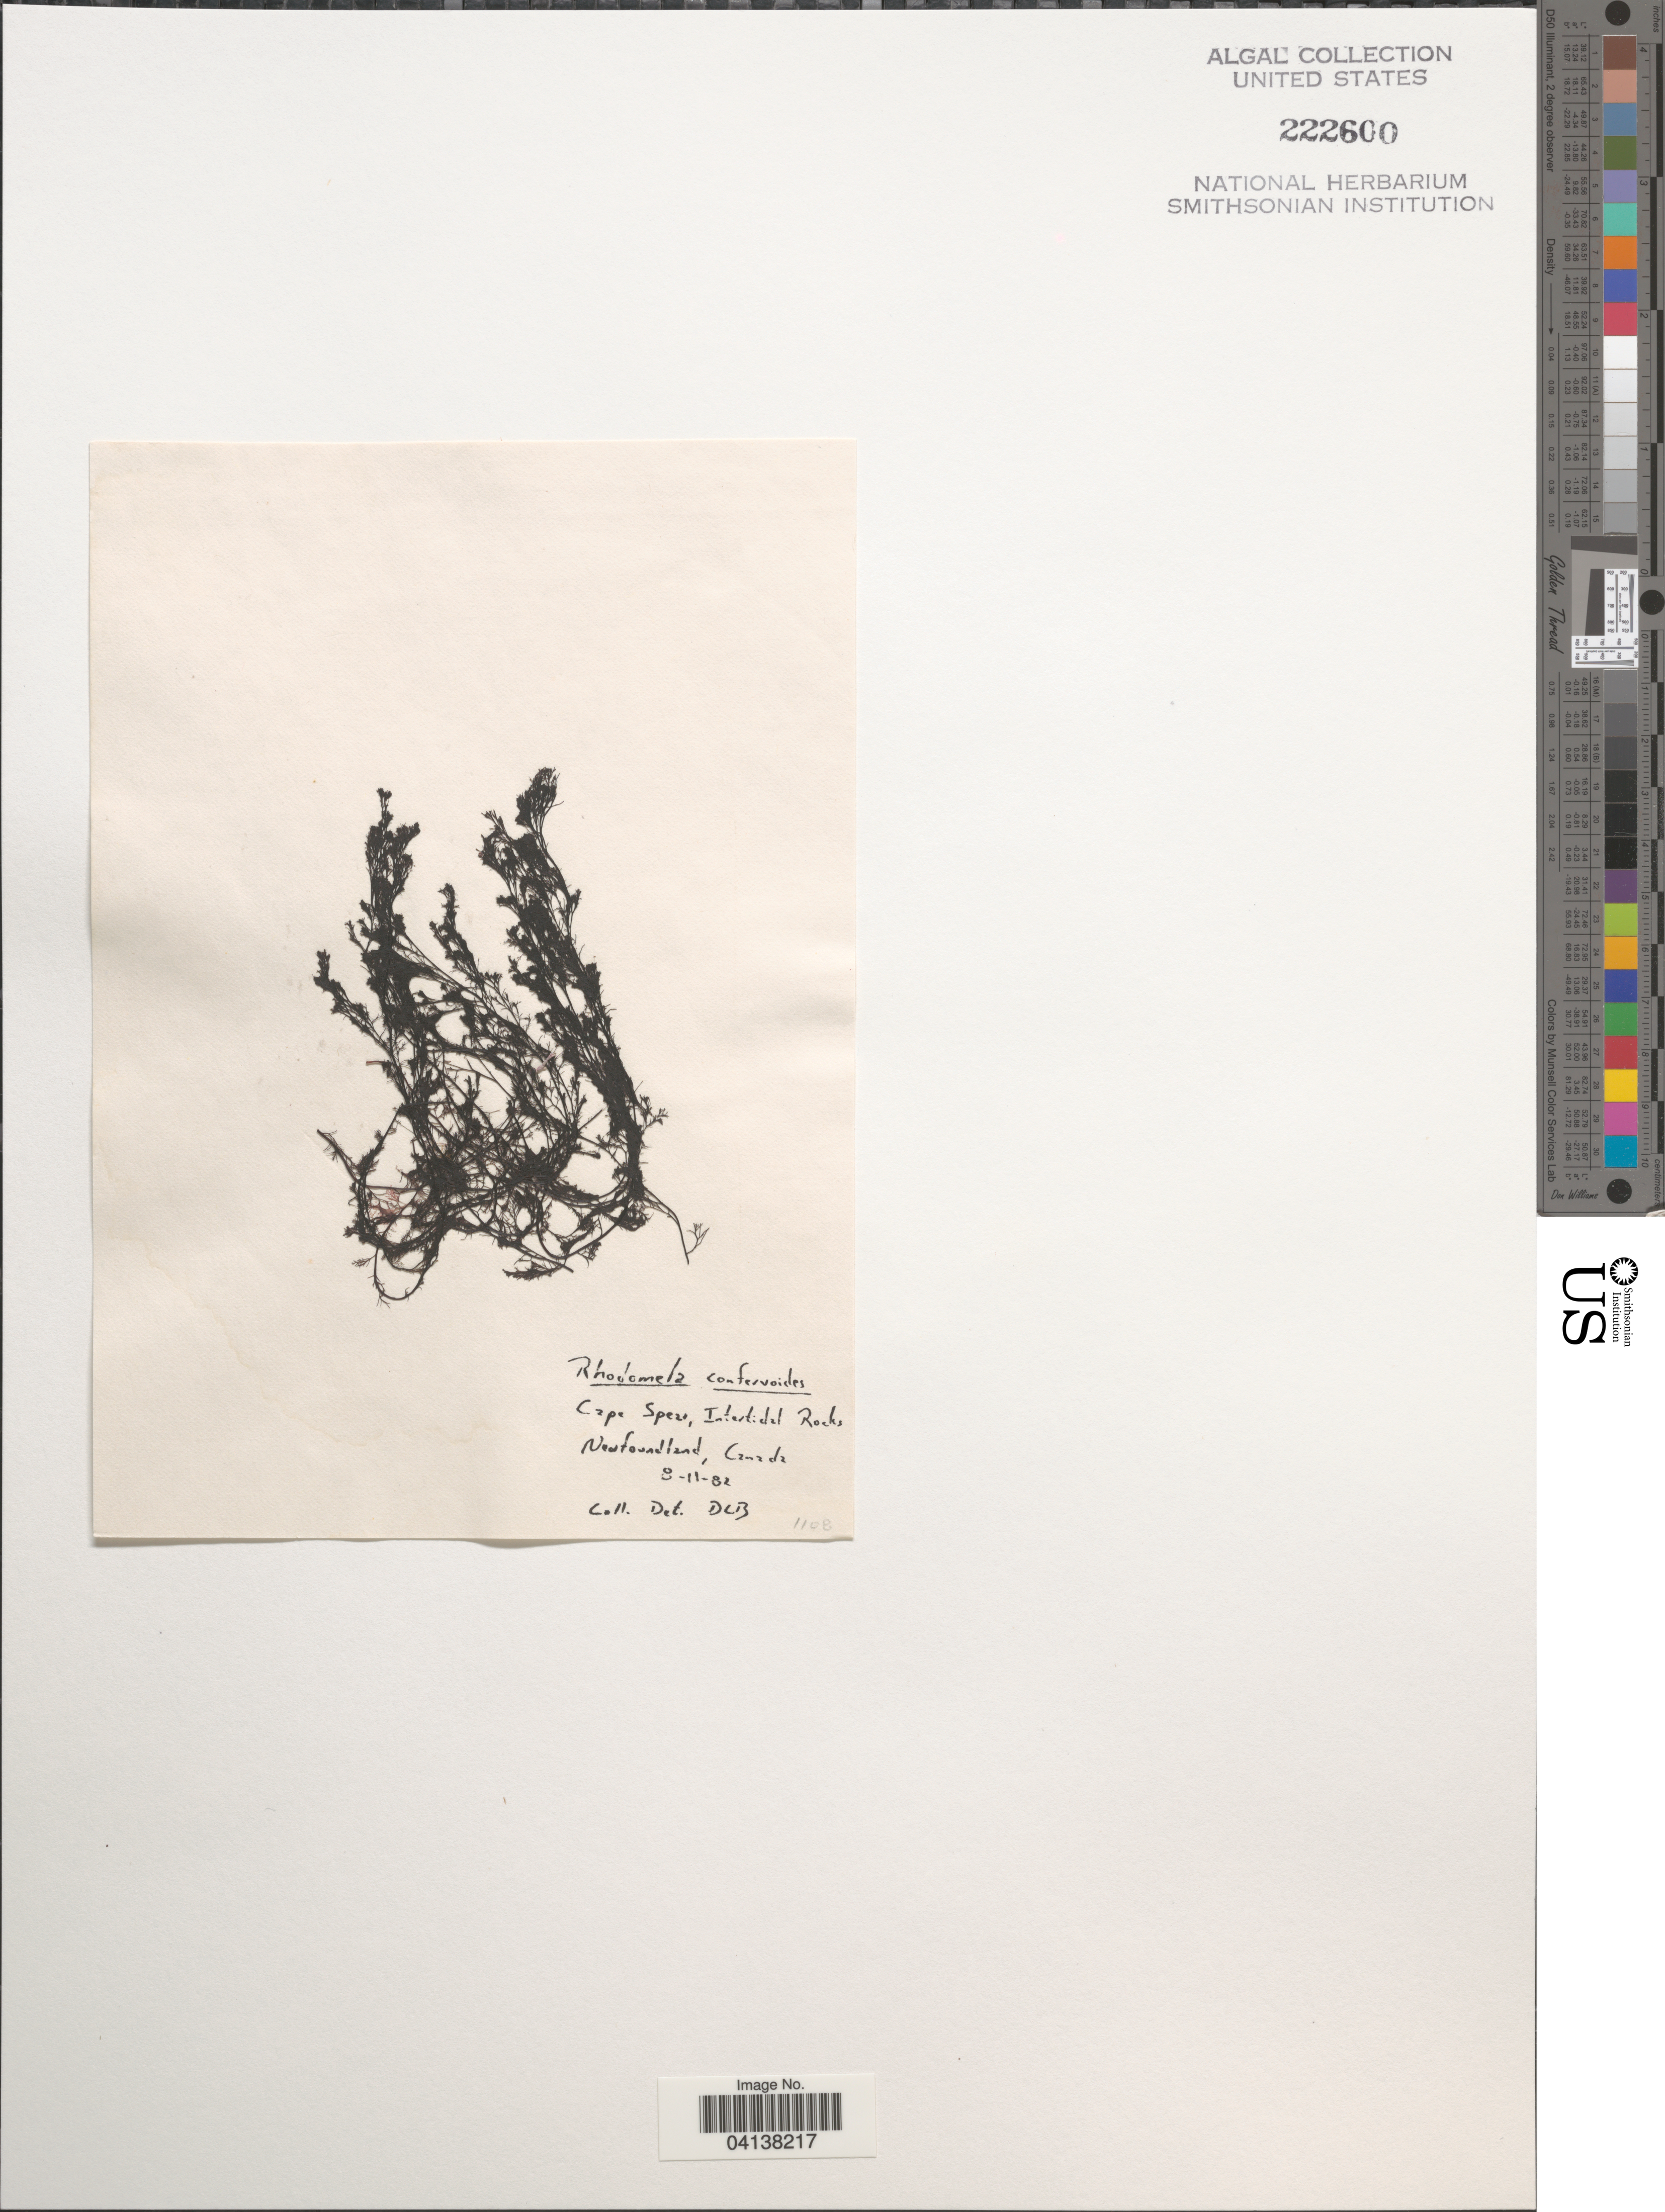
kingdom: Plantae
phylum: Rhodophyta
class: Florideophyceae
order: Ceramiales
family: Rhodomelaceae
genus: Rhodomela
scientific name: Rhodomela confervoides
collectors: D. L. B.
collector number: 1108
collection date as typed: Transcribed d/m/y: 8/11/82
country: Canada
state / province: Newfoundland and Labrador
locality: Cape Spear, Intertidal Rocks.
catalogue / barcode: US 222600